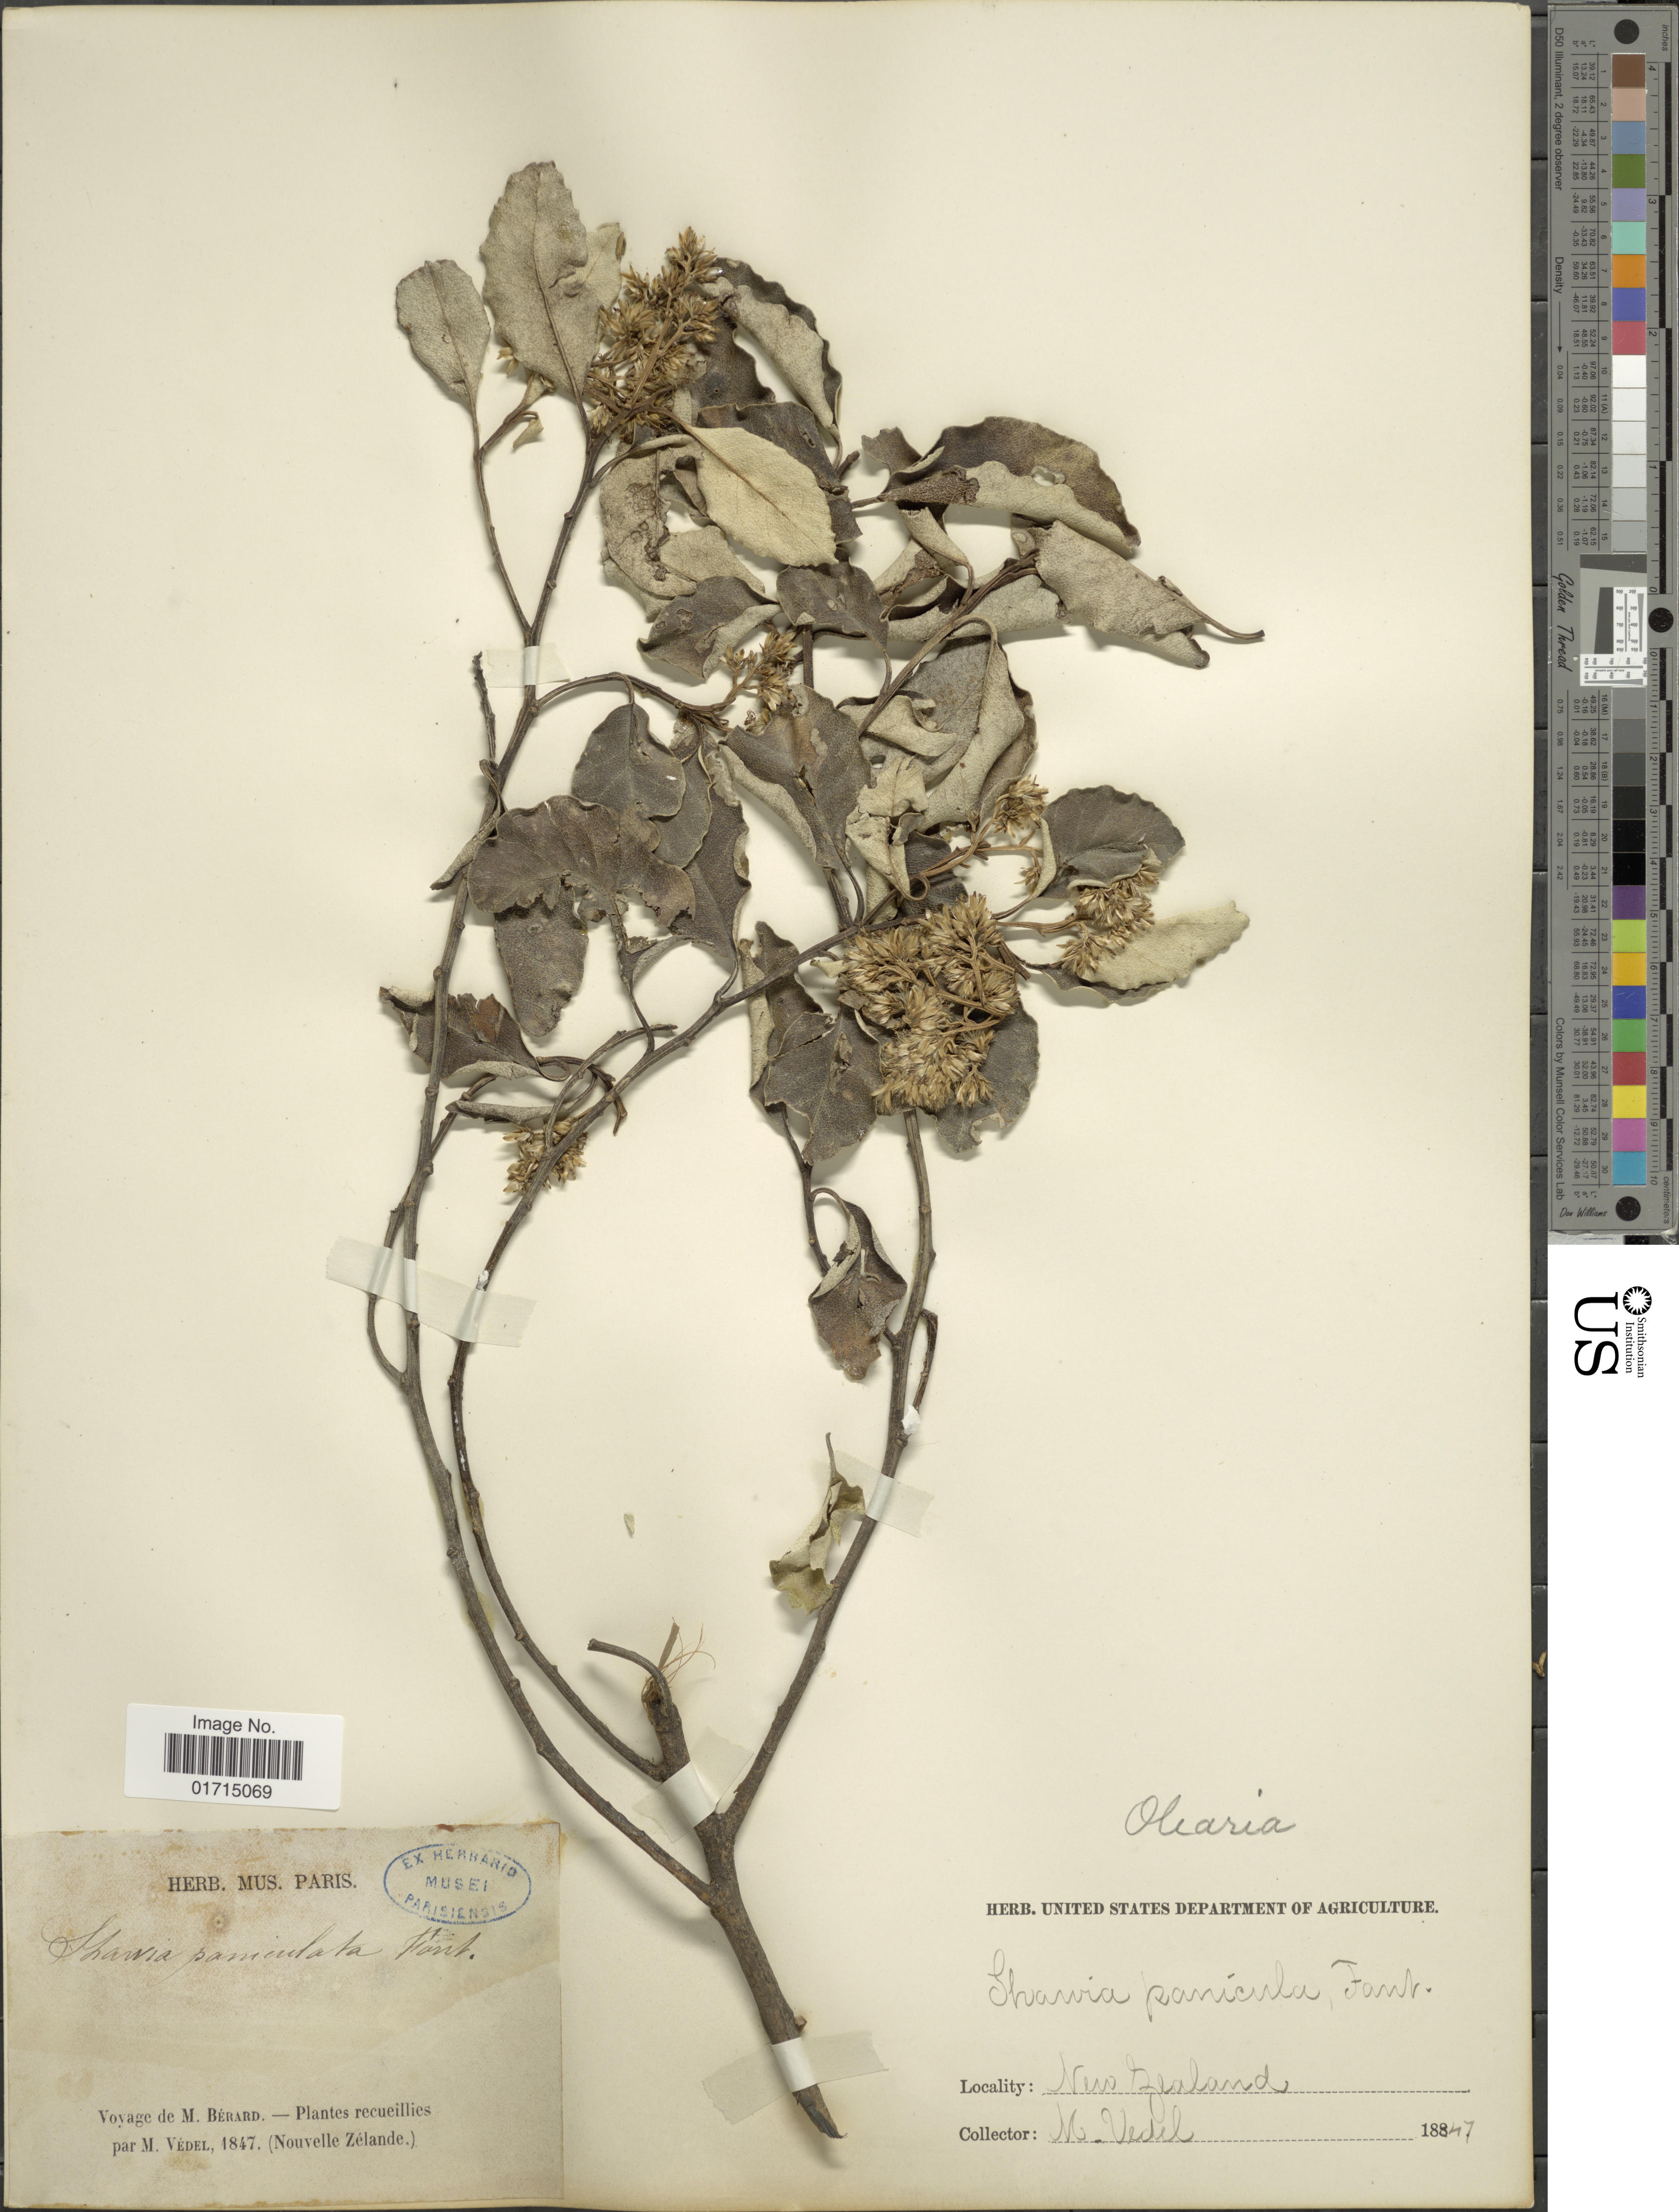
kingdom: Plantae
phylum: Tracheophyta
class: Magnoliopsida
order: Asterales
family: Asteraceae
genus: Olearia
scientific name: Olearia paniculata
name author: Druce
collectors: M. Védel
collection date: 1847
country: New Zealand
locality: New Zealand